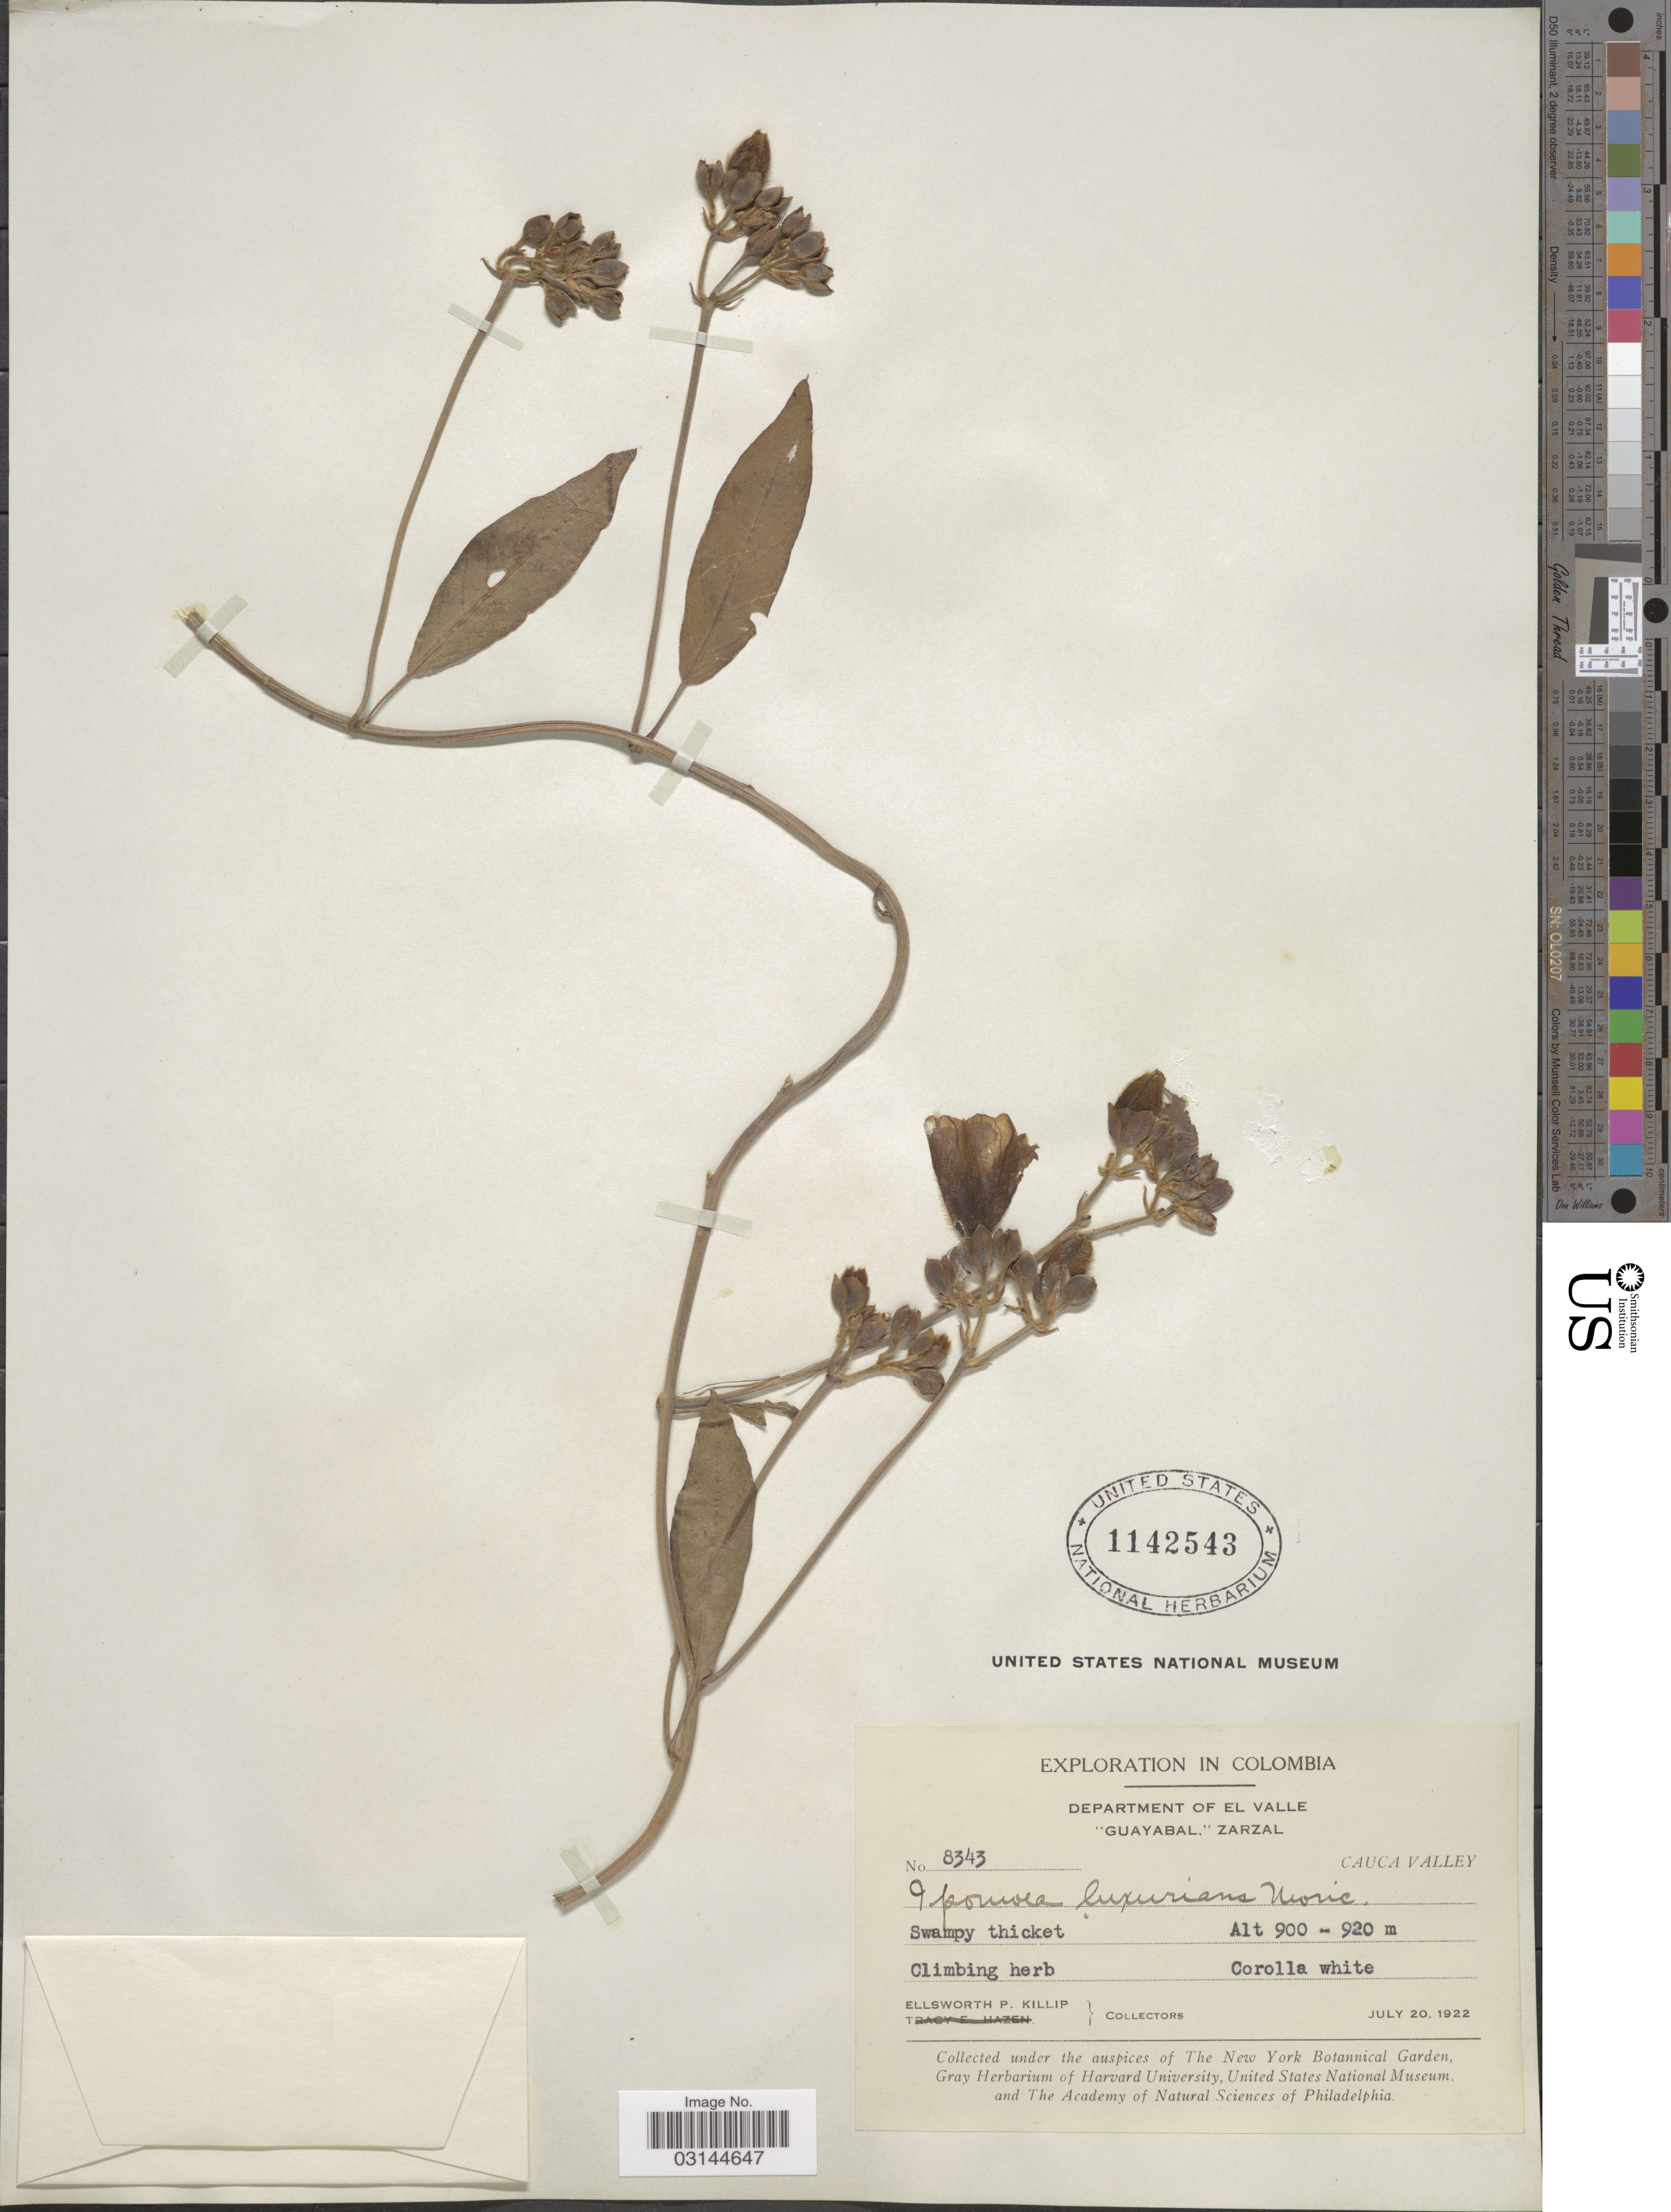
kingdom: Plantae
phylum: Tracheophyta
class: Magnoliopsida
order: Solanales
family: Convolvulaceae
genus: Aniseia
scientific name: Aniseia luxurians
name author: (Moric.) Athiê-Souza & Buril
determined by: Strong, Mark T., (BOT), Smithsonian Institution - National Museum of Natural History (UNITED STATES)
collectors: E. P. Killip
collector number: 8343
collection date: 1922-07-20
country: Colombia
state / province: Valle del Cauca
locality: Department of El Valle. "Guayabal," Zarzal. Cauca Valley.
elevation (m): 900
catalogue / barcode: US 1142543